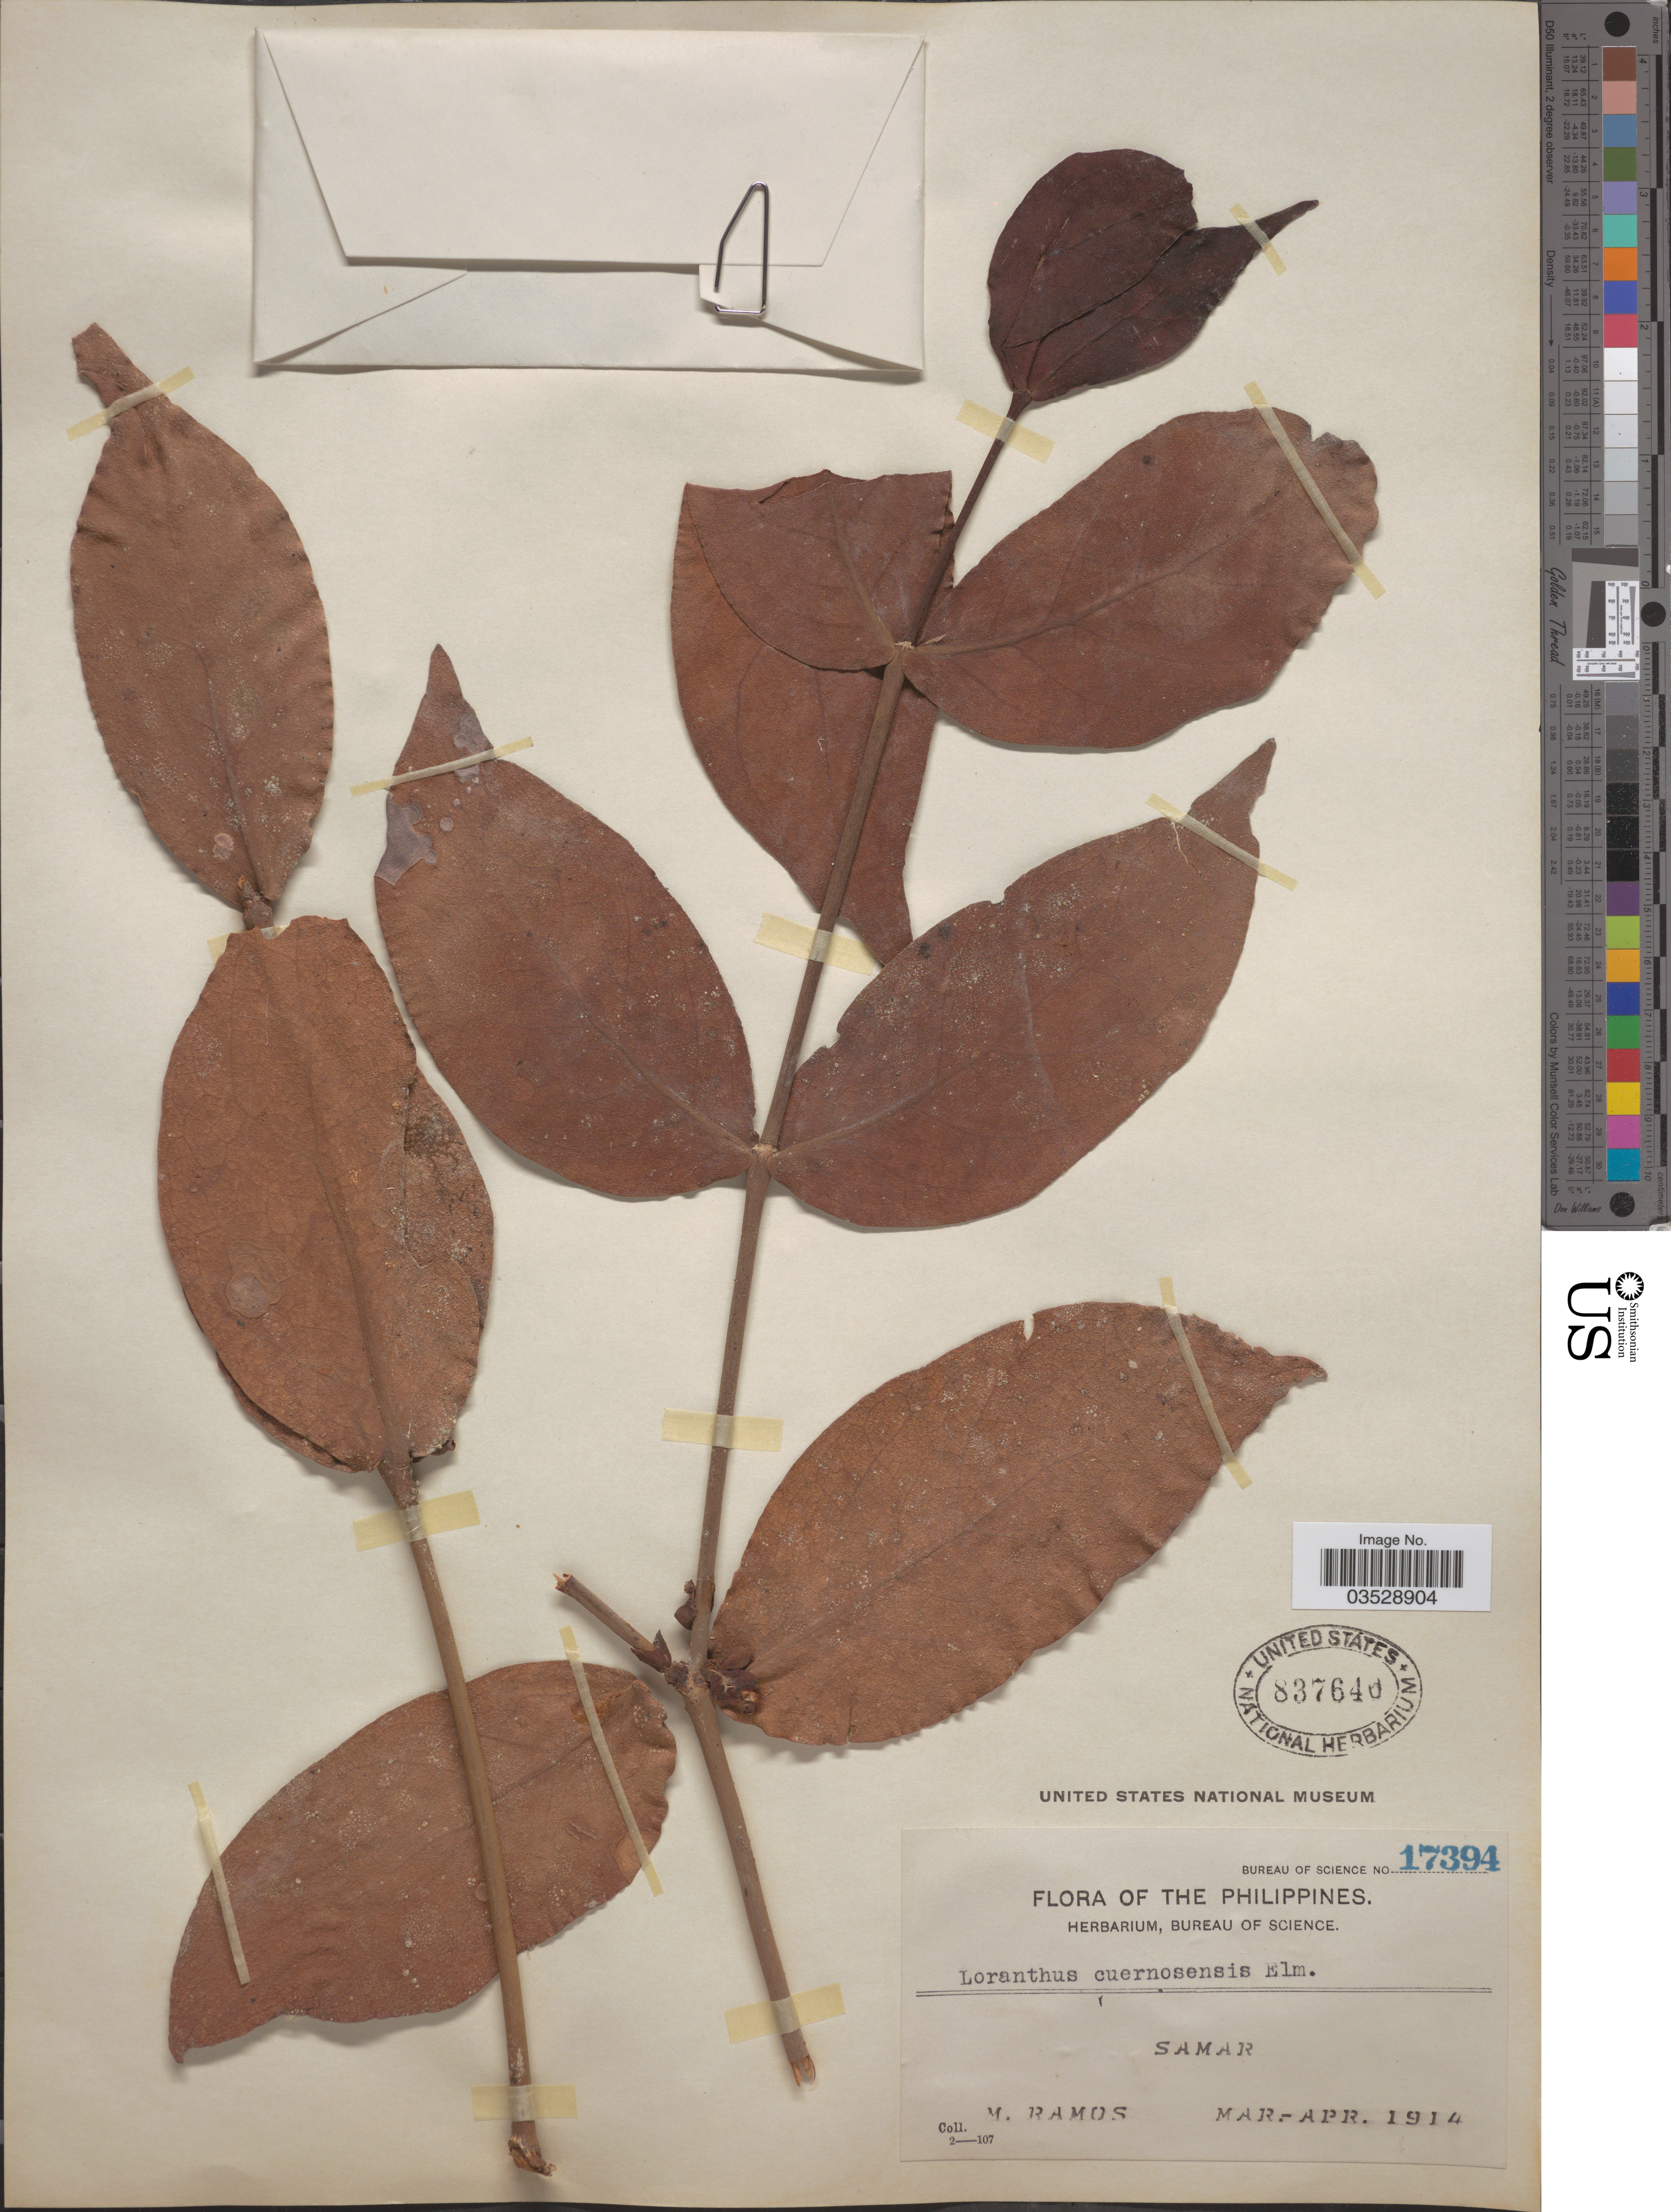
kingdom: Plantae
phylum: Tracheophyta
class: Magnoliopsida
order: Santalales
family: Loranthaceae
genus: Amyema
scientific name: Amyema cuernosensis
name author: (Elmer) Barlow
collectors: M. Ramos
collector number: Bureau of Science 17394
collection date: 1914-03/1914-04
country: Philippines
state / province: Eastern Visayas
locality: Samar.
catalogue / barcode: US 837640